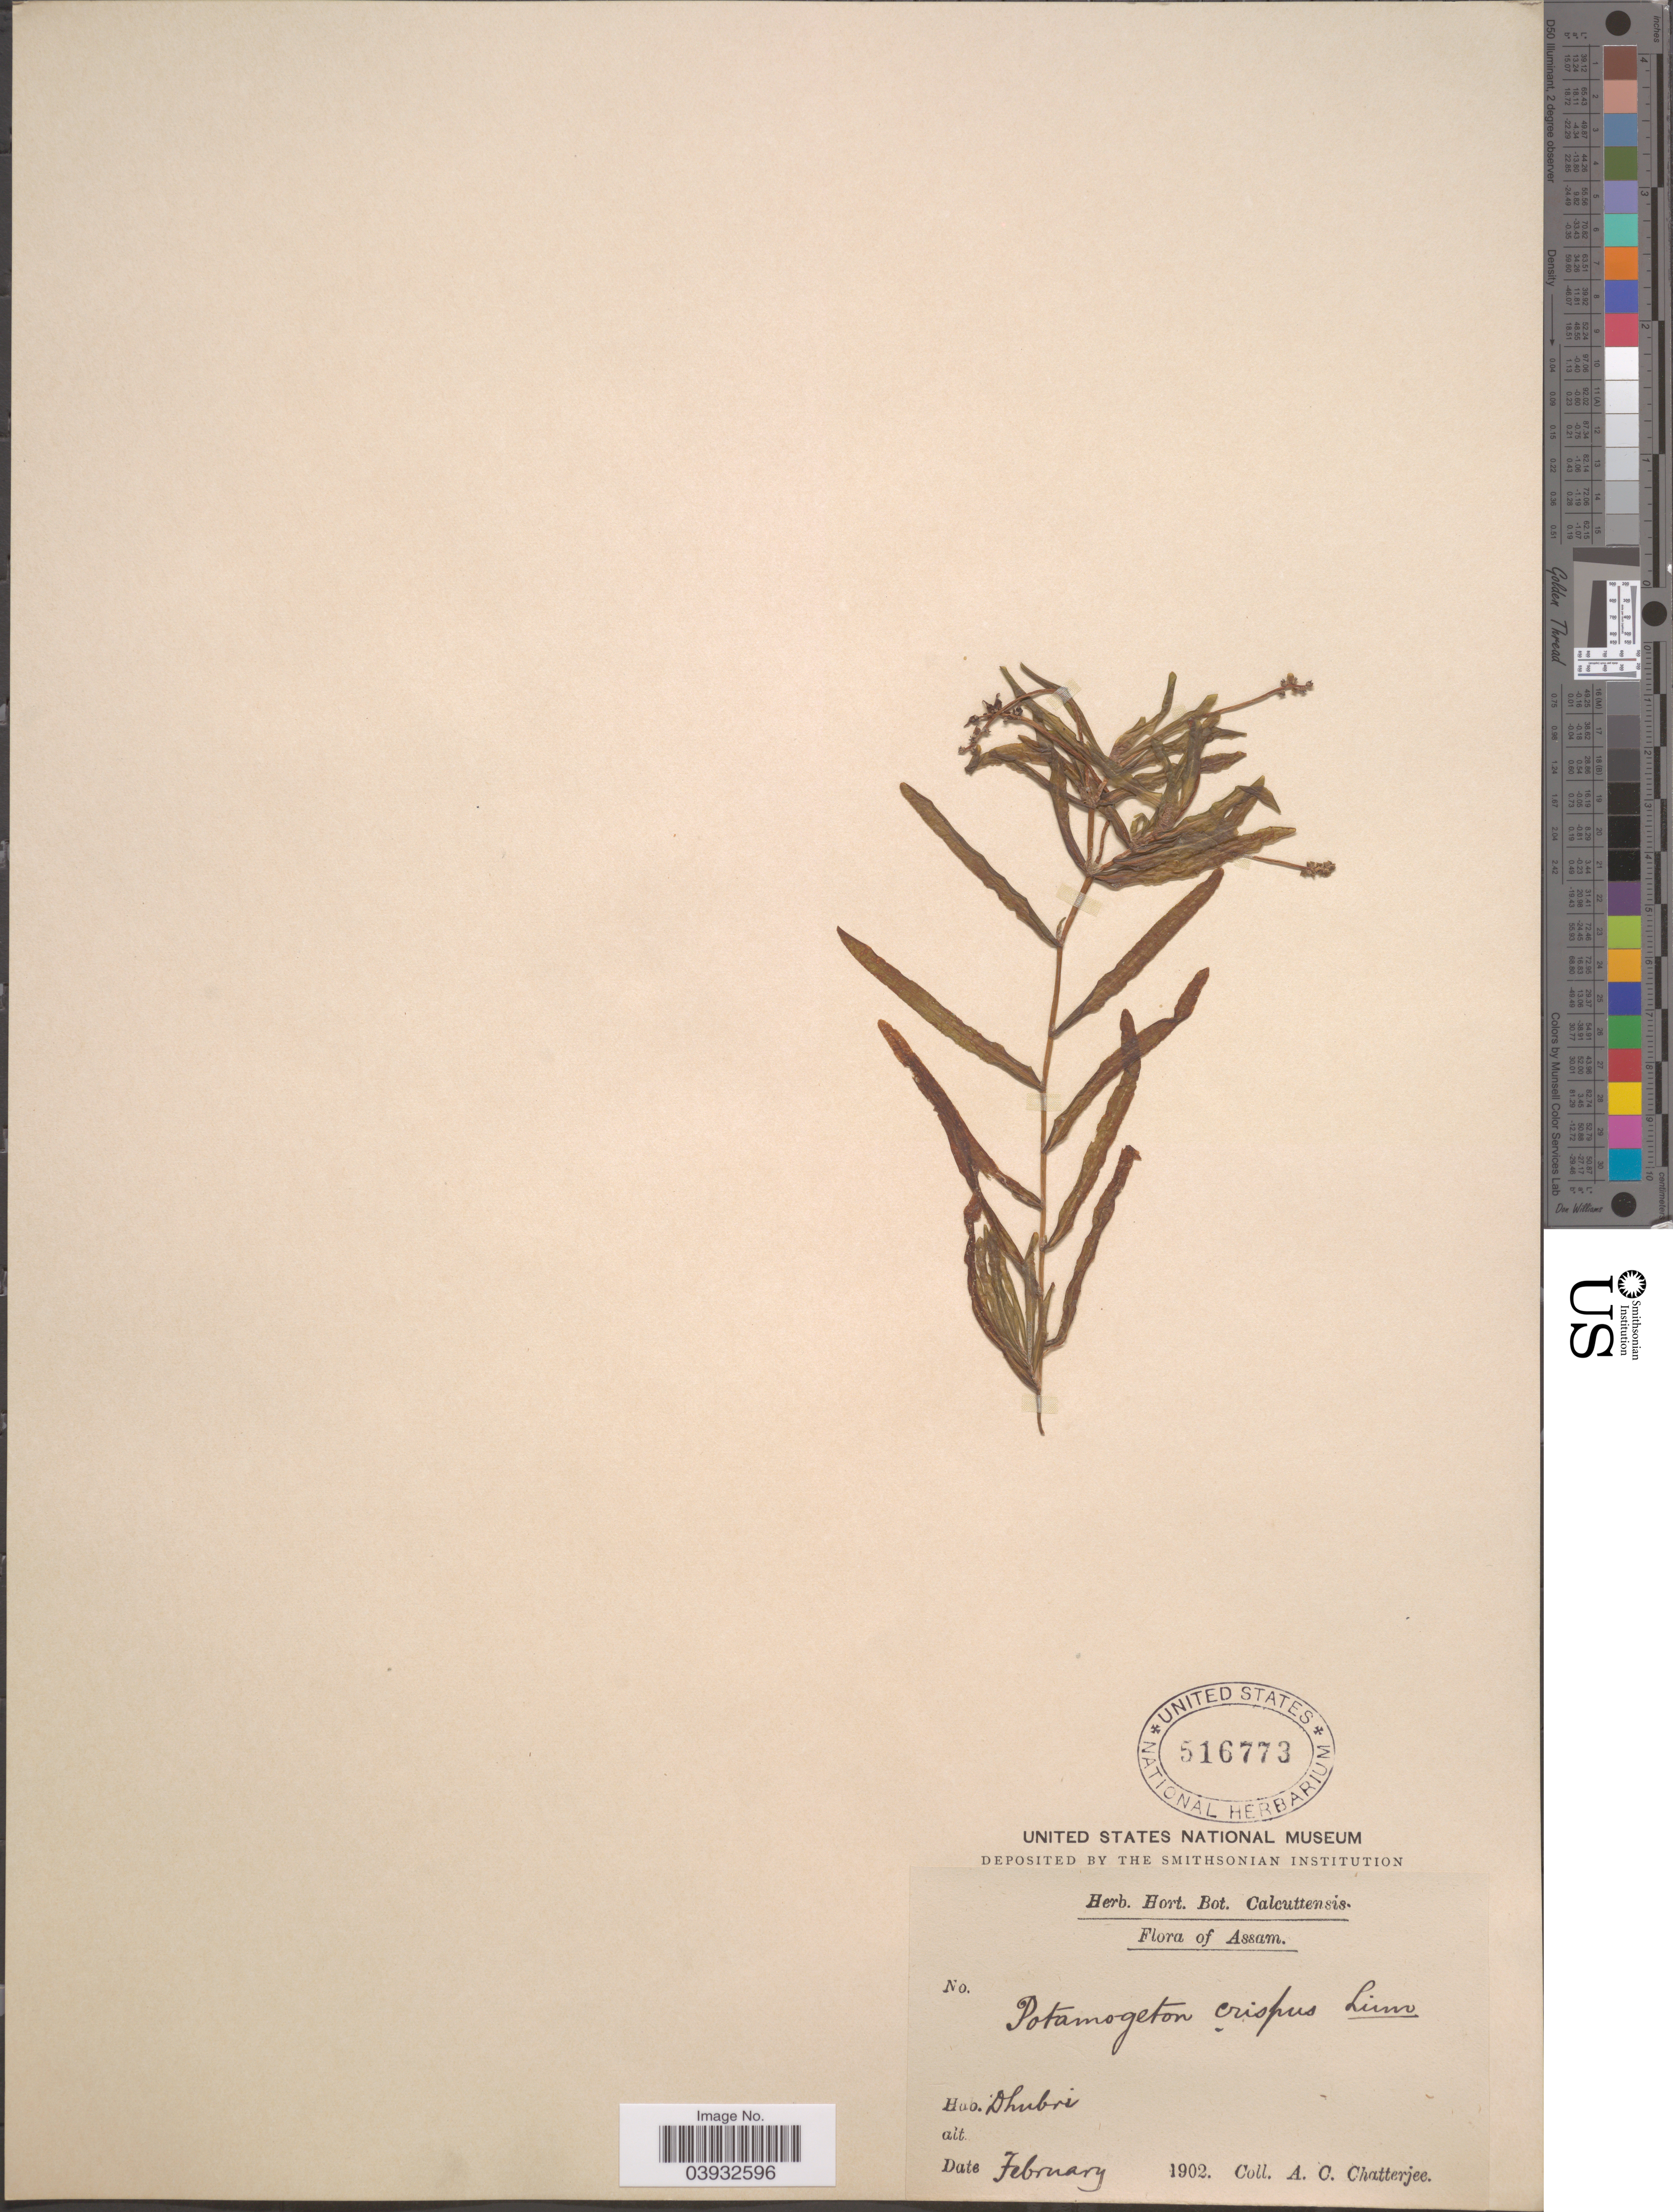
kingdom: Plantae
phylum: Tracheophyta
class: Liliopsida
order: Alismatales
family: Potamogetonaceae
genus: Potamogeton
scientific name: Potamogeton crispus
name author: L.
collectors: A. Chatterjee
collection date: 1902-02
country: India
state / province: Assam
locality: Dhubri.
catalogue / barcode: US 516773